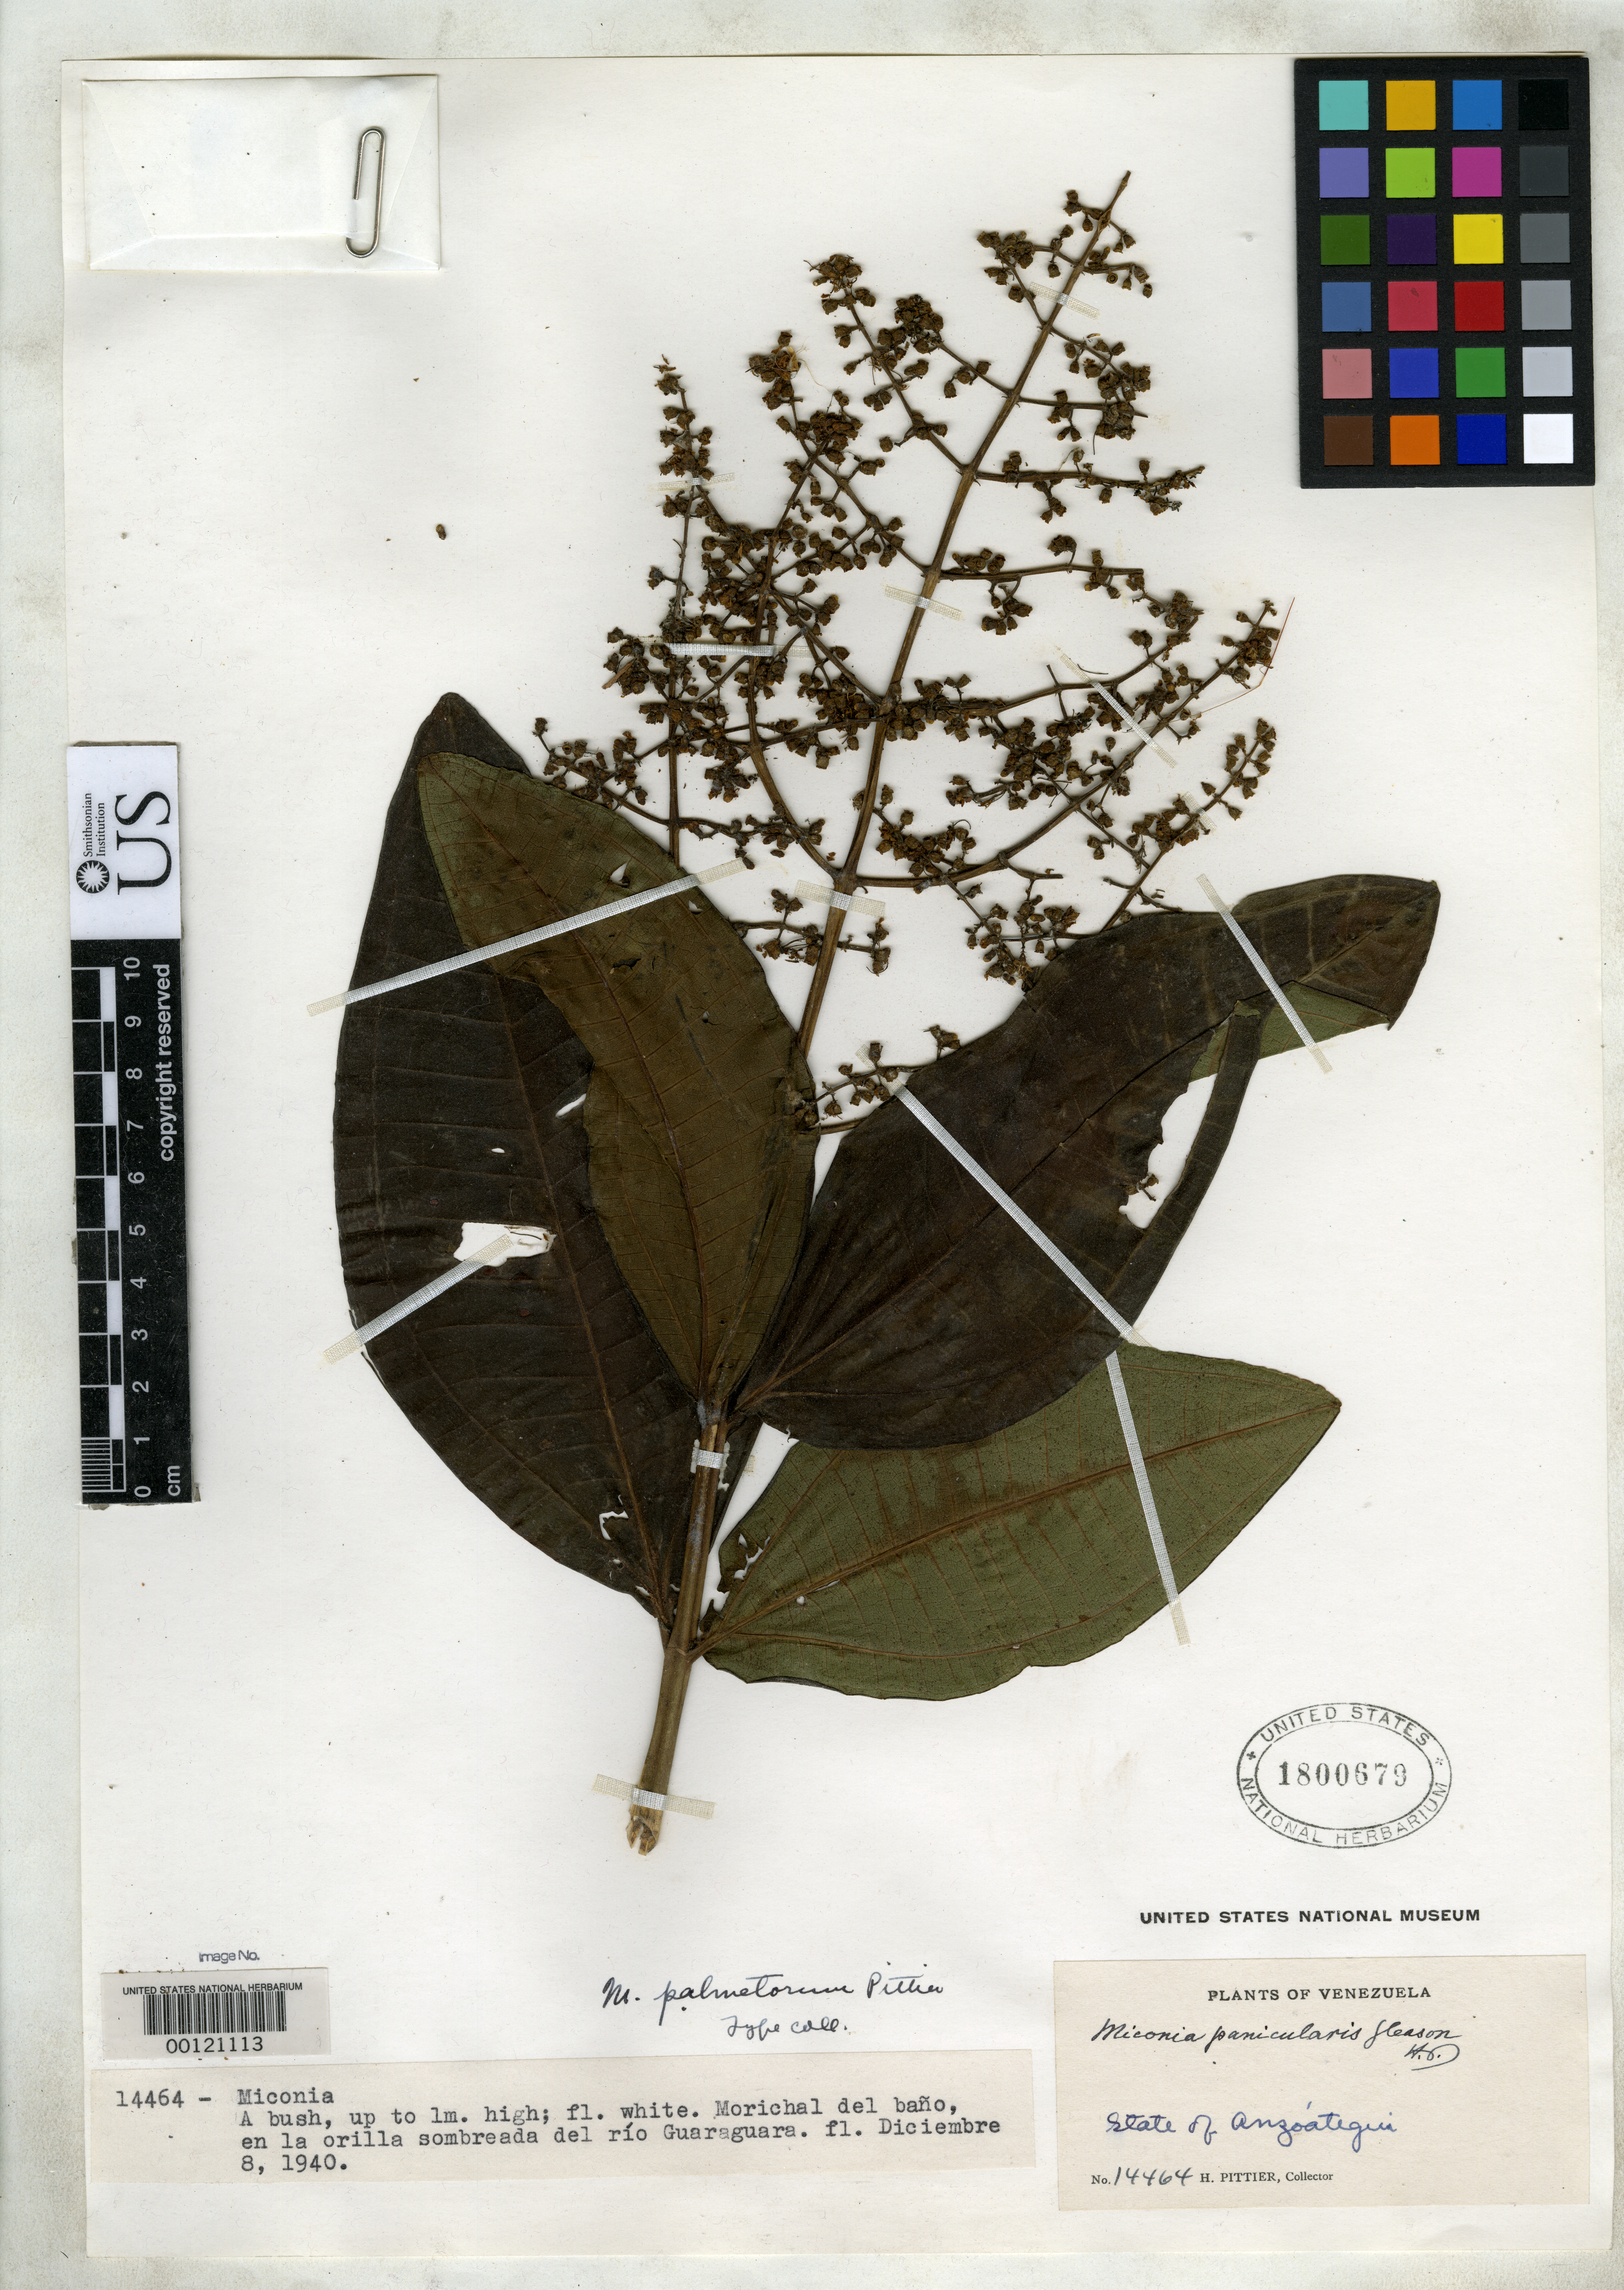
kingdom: Plantae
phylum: Tracheophyta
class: Magnoliopsida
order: Myrtales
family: Melastomataceae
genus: Miconia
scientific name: Miconia palmetorum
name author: Pittier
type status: Type Collection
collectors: H. F. Pittier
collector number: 14464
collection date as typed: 08 Dec 1940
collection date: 1940-12-08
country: Venezuela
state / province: Anzoategui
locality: Rio Guaraguara.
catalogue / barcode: US 1800679